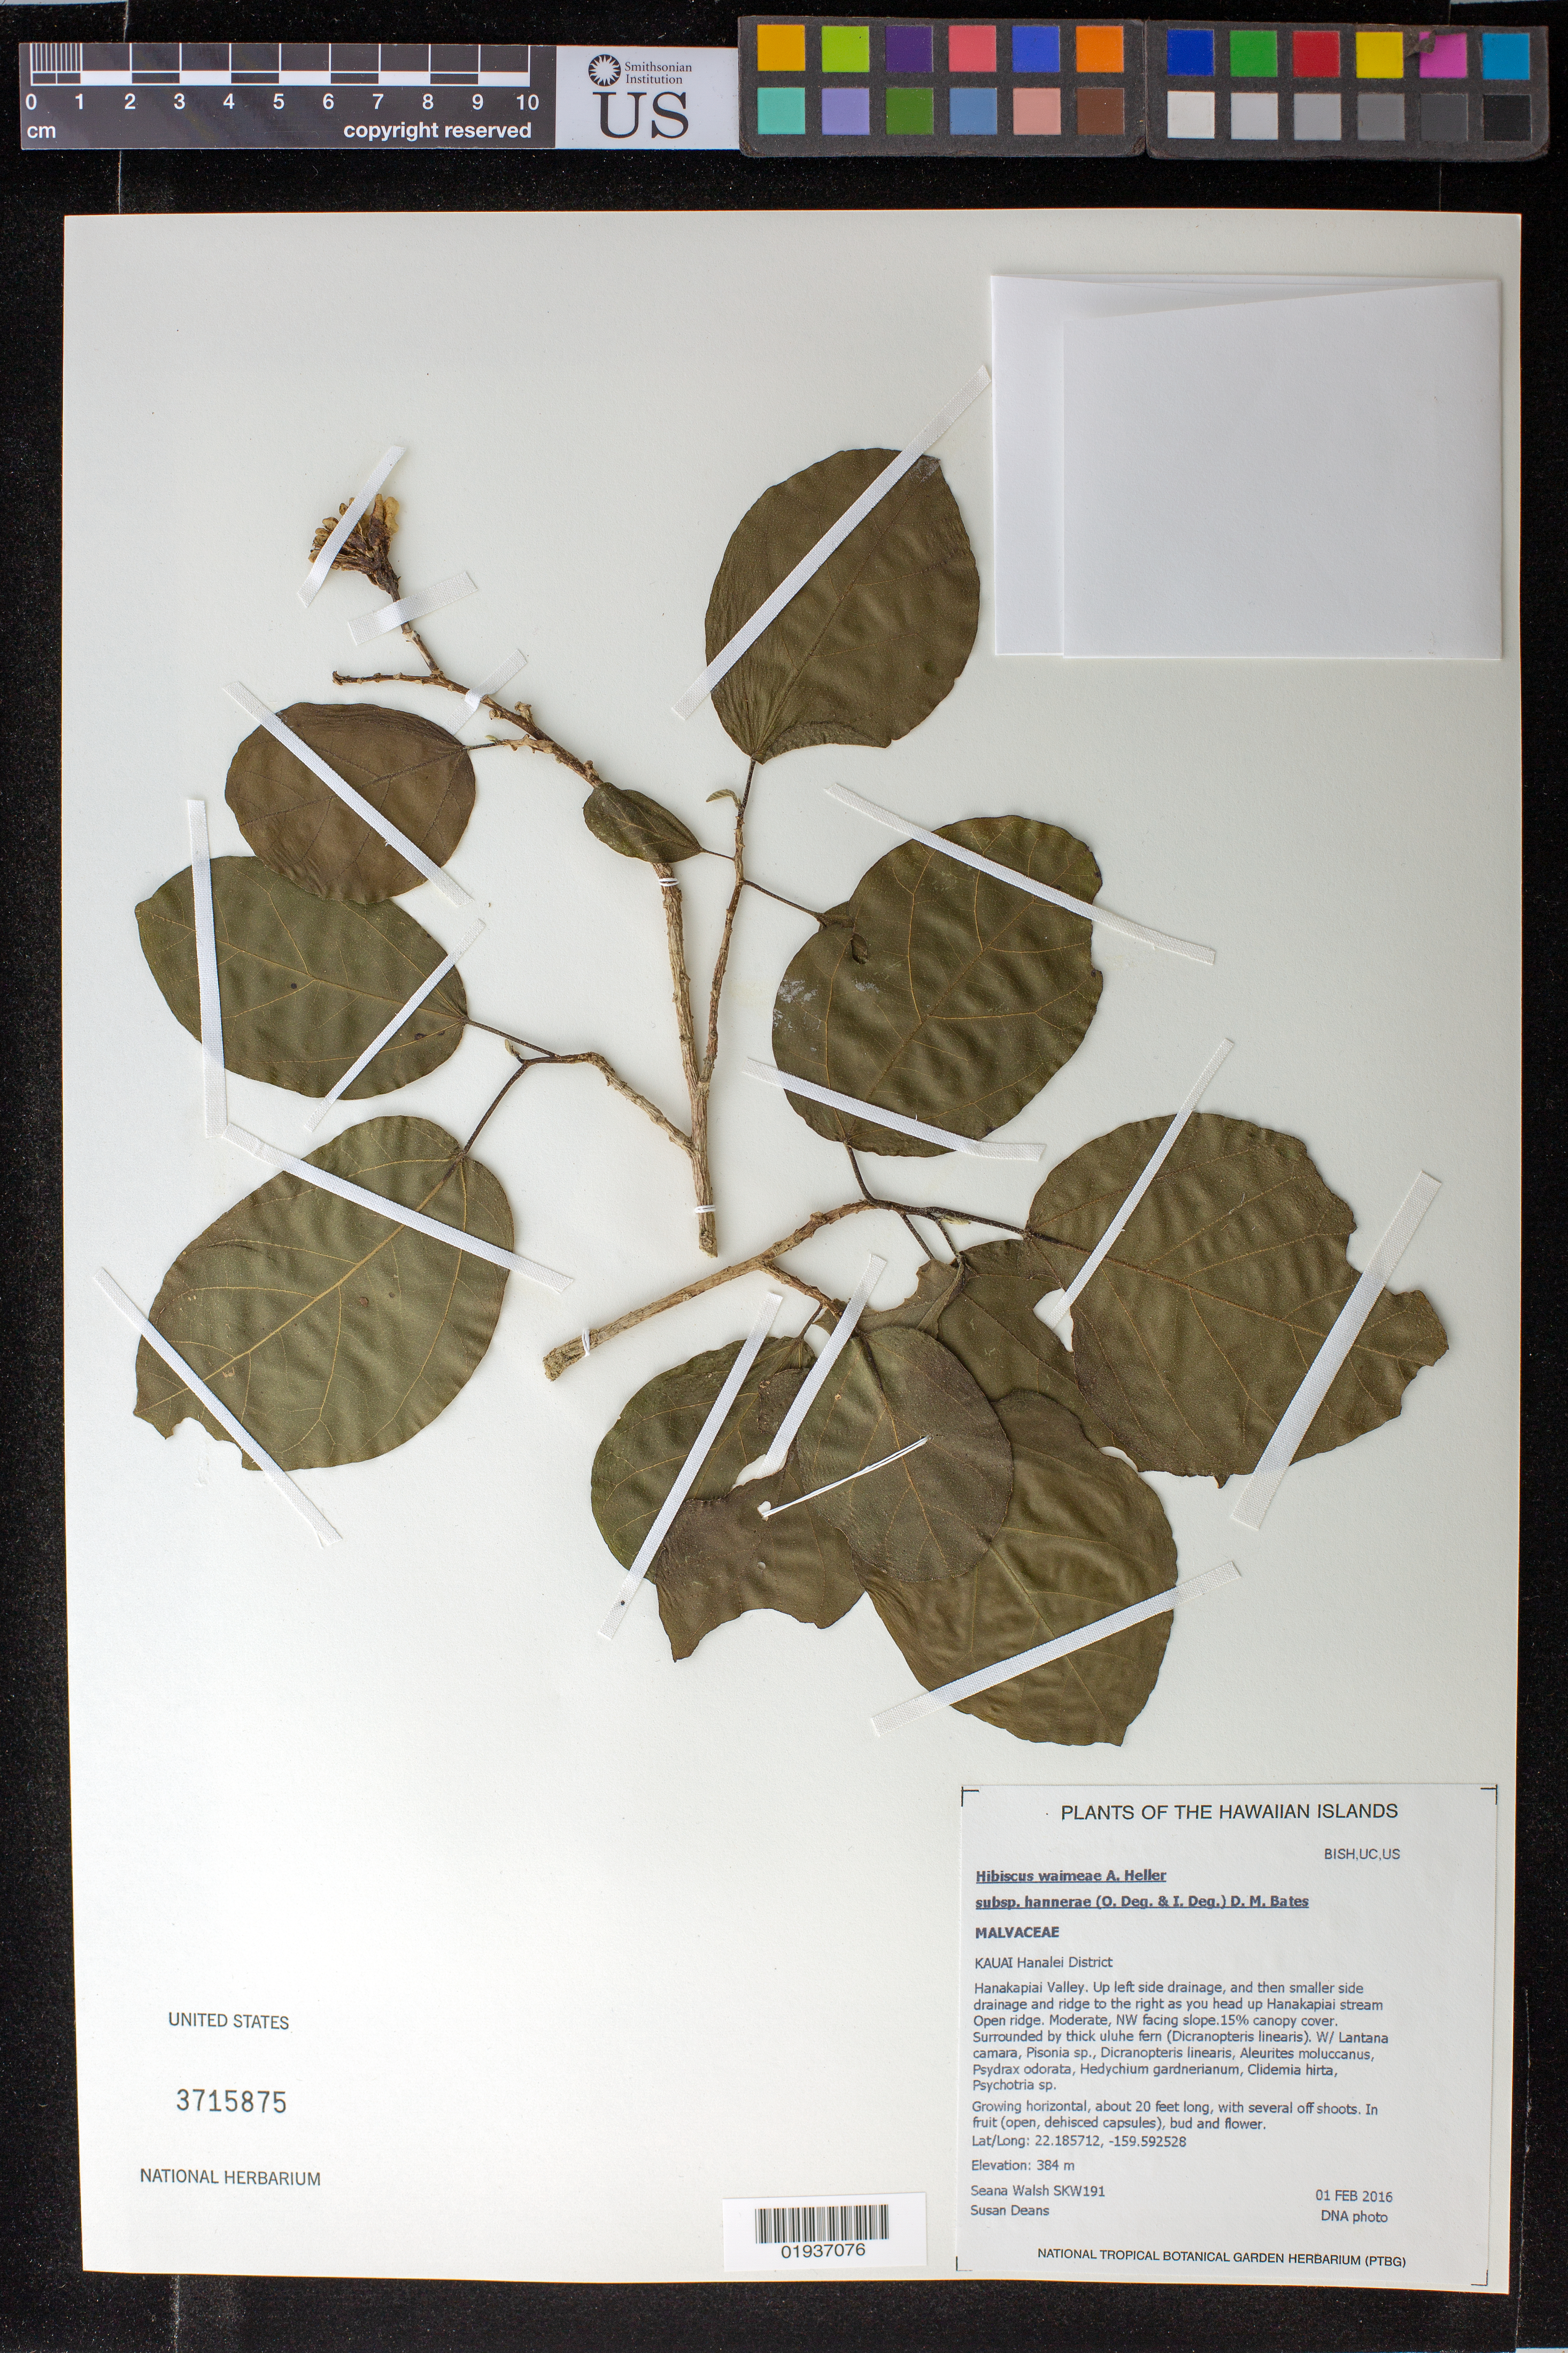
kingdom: Plantae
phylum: Tracheophyta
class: Magnoliopsida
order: Malvales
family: Malvaceae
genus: Hibiscus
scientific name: Hibiscus waimeae subsp. hannerae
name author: (O. Deg. & I. Deg.) D.M. Bates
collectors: S. Walsh & S. Deans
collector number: SKW191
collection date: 2016-02-01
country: United States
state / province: Hawaii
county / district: Kauai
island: Kaua'i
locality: Hanalei District, Hanakapiai Valley, up left side drainage, and then smaller side drainage and ridge to the right as you heard up Hanakapiai stream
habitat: Open ridge, moderate NW facing slope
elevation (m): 384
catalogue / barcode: US 3715875